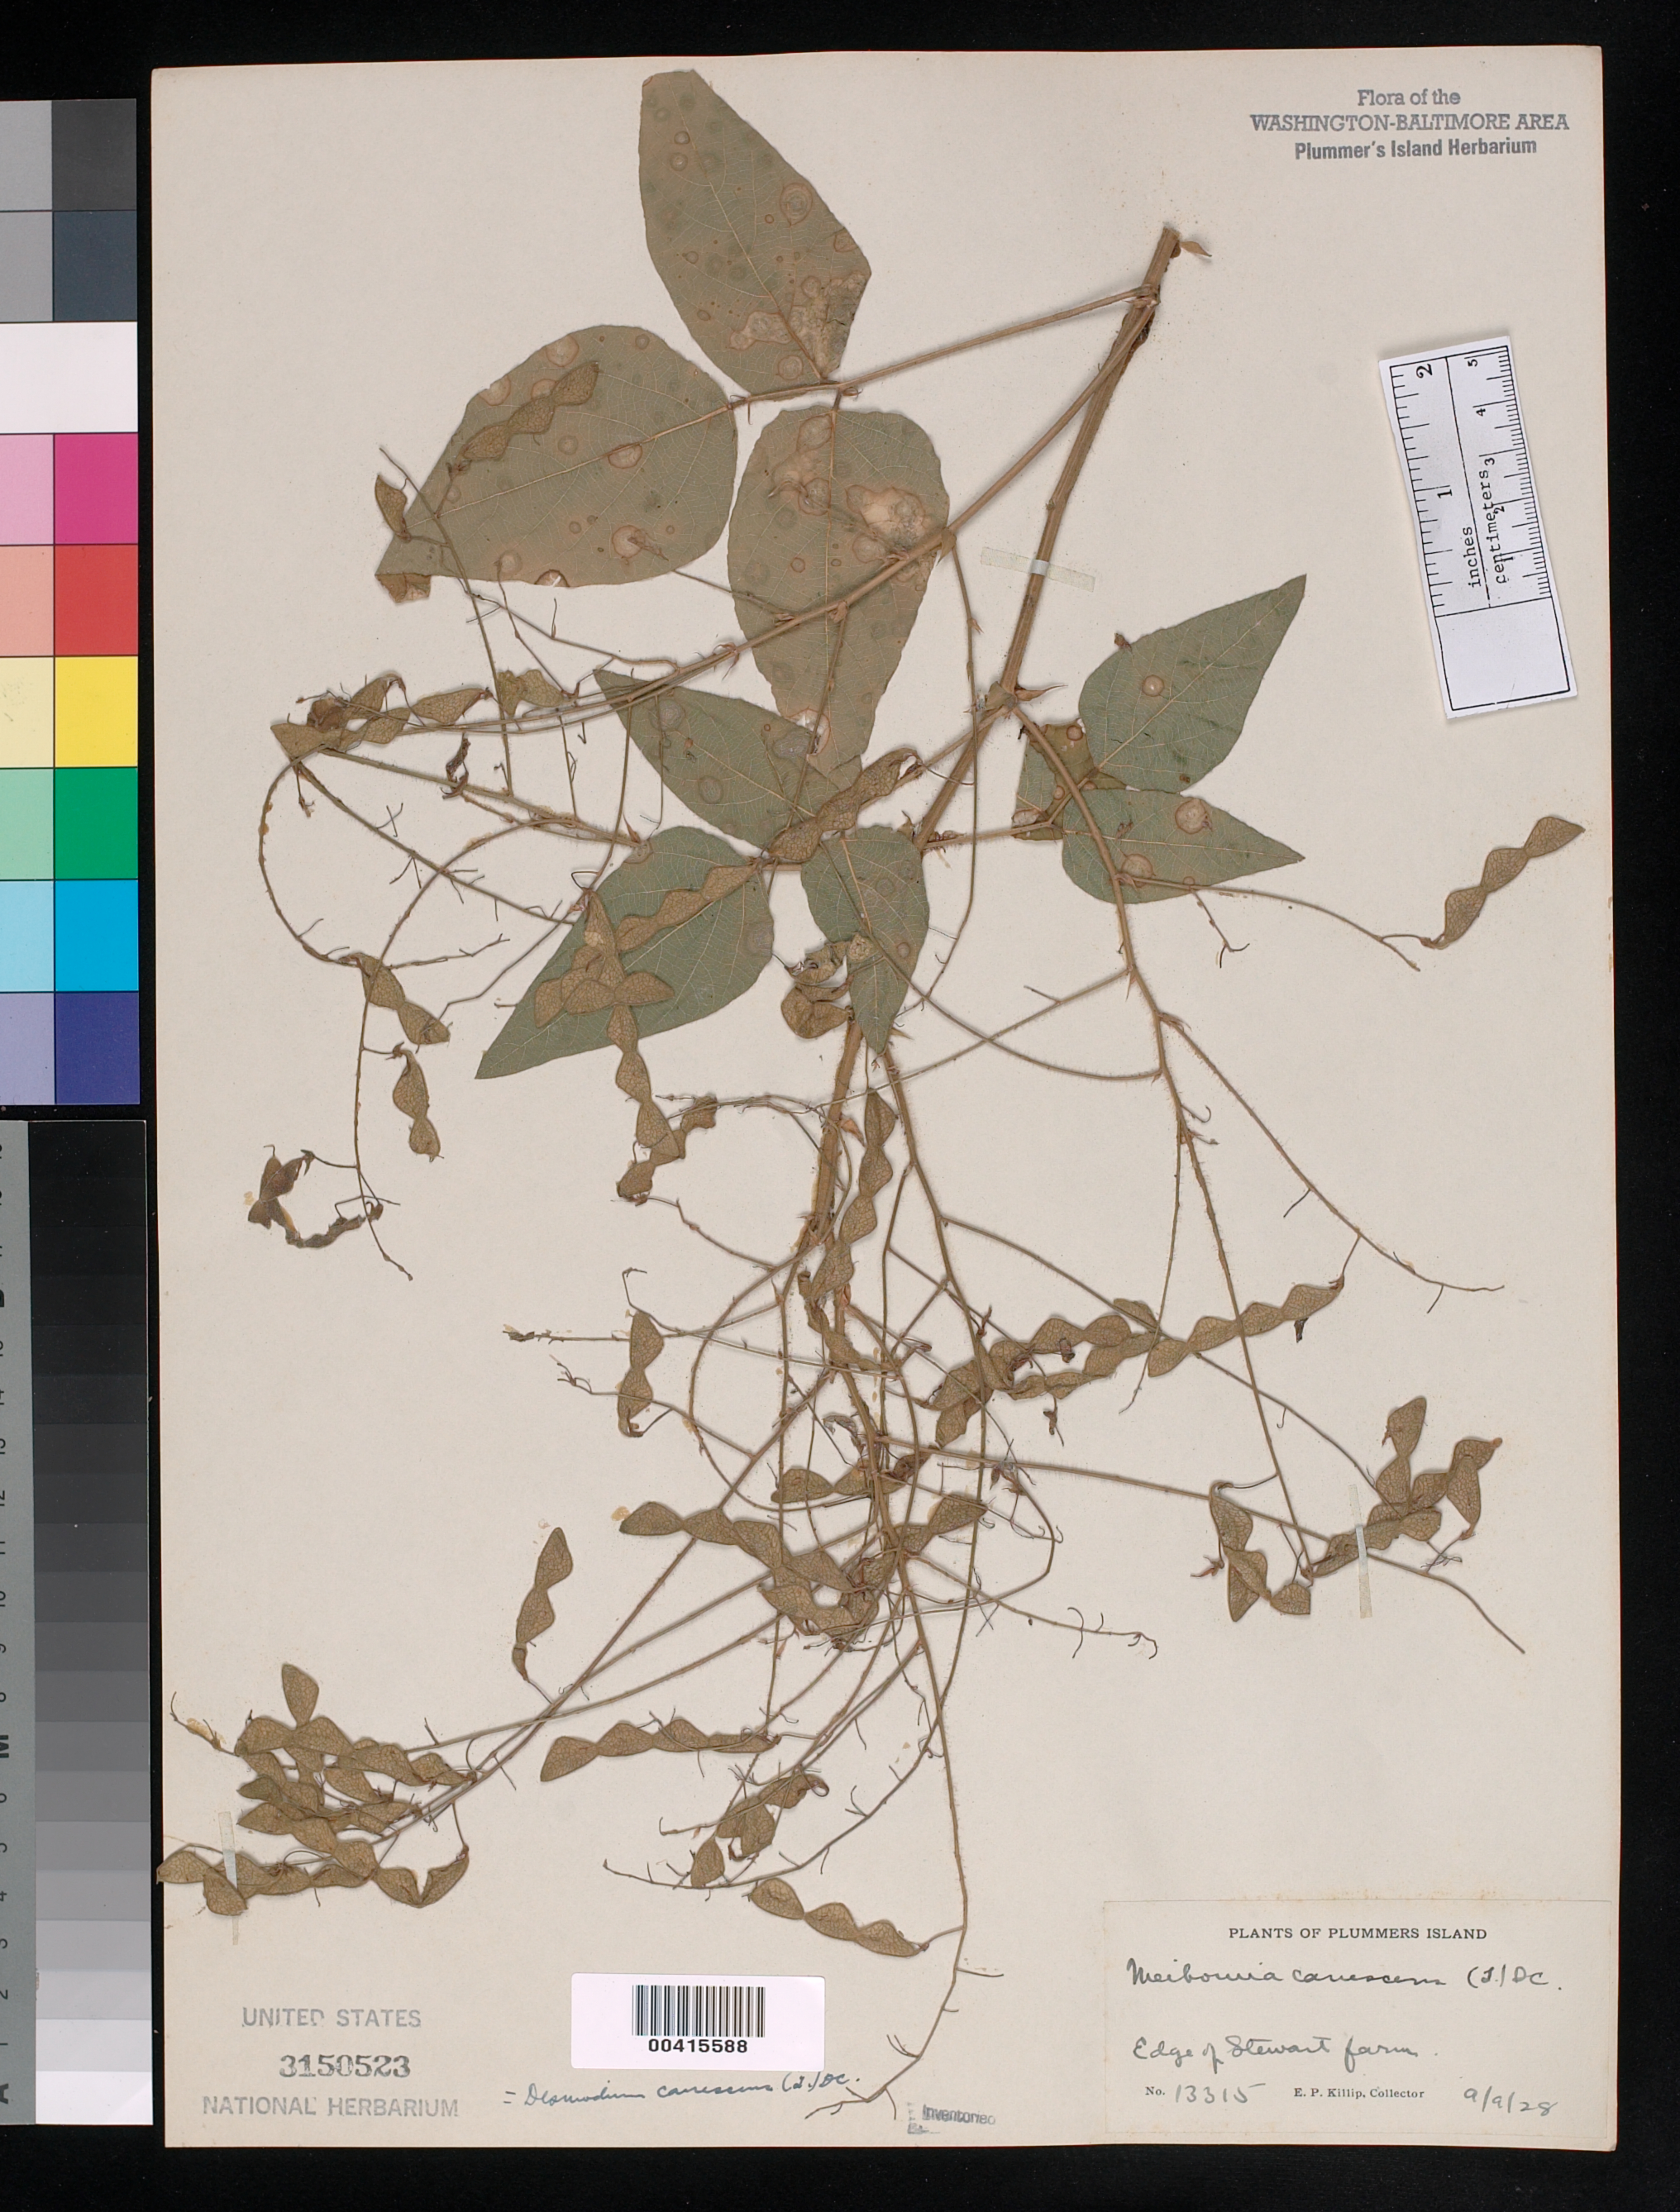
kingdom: Plantae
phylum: Tracheophyta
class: Magnoliopsida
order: Fabales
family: Fabaceae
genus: Desmodium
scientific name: Desmodium canescens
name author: (L.) DC.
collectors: E. P. Killip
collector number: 13315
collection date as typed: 09 Sep 1928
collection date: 1928-09-09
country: United States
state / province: Maryland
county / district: Montgomery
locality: Plummer's Island; mainland, edge of Stewart Farm C. & O. Canal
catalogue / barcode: US 3150523